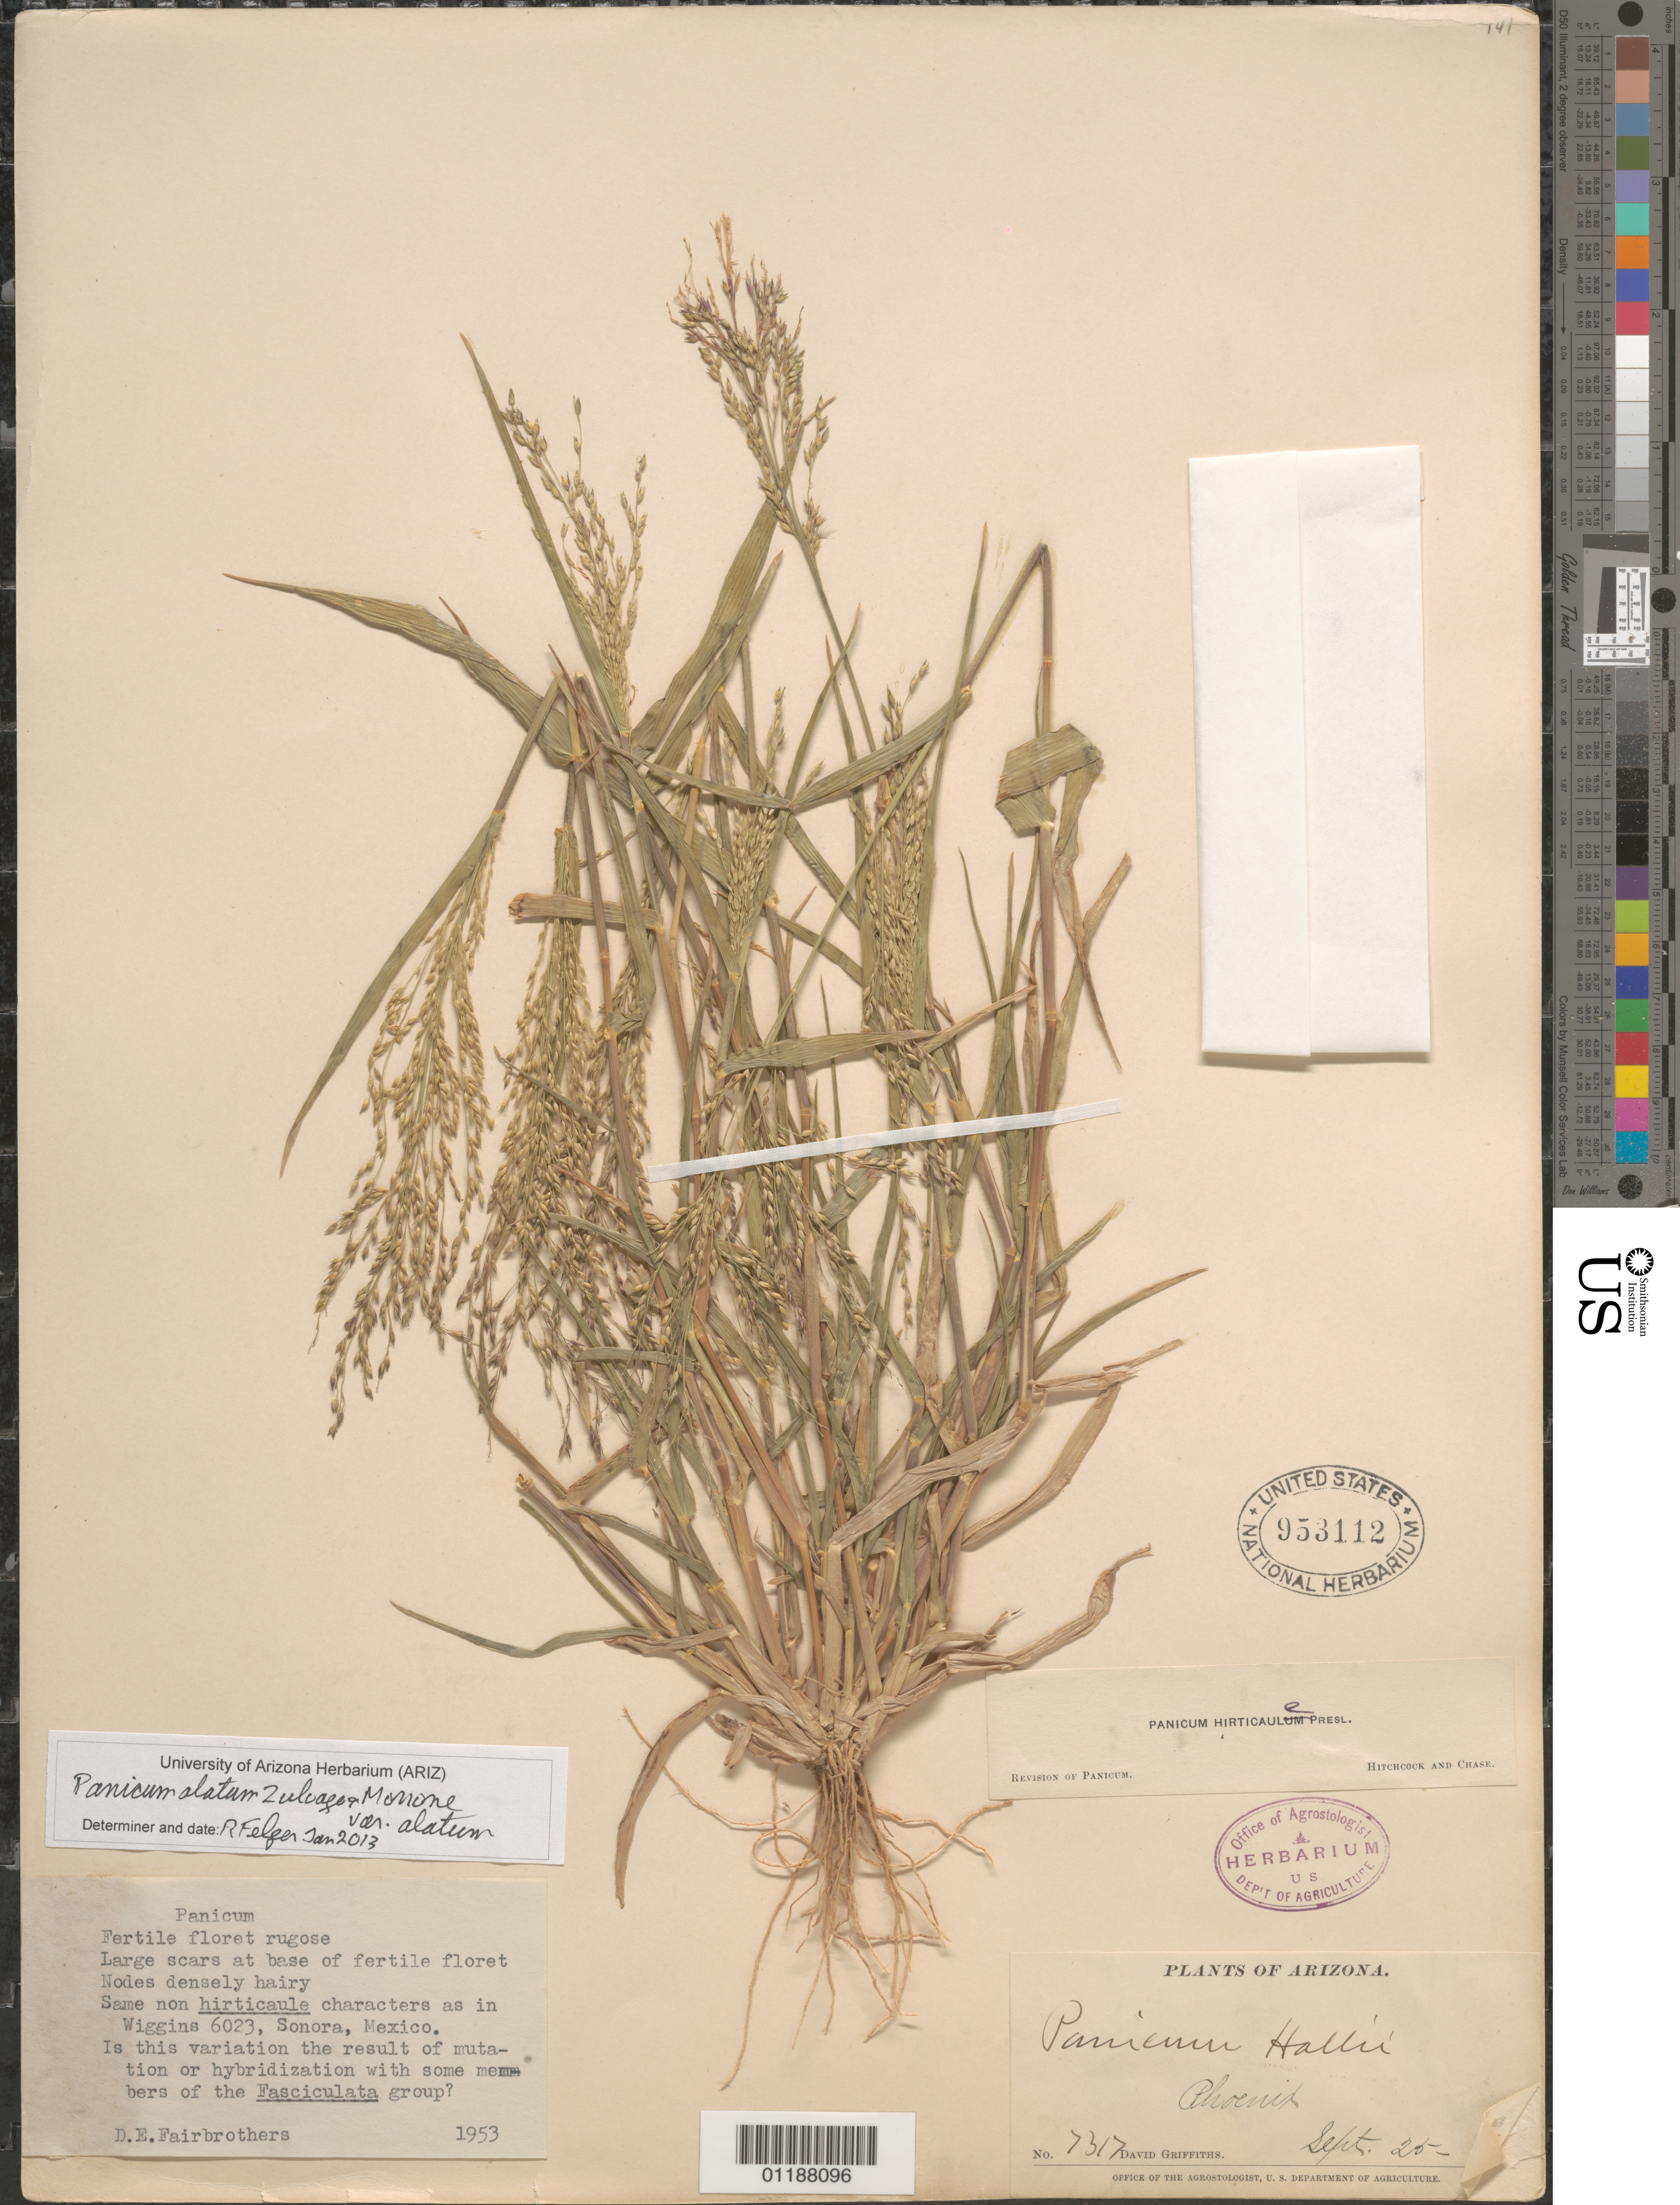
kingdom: Plantae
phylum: Tracheophyta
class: Liliopsida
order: Poales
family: Poaceae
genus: Panicum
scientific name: Panicum alatum var. alatum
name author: Zuloaga & Morrone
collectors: D. Griffiths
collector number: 7317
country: United States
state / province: Arizona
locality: Phoenix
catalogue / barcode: US 953112